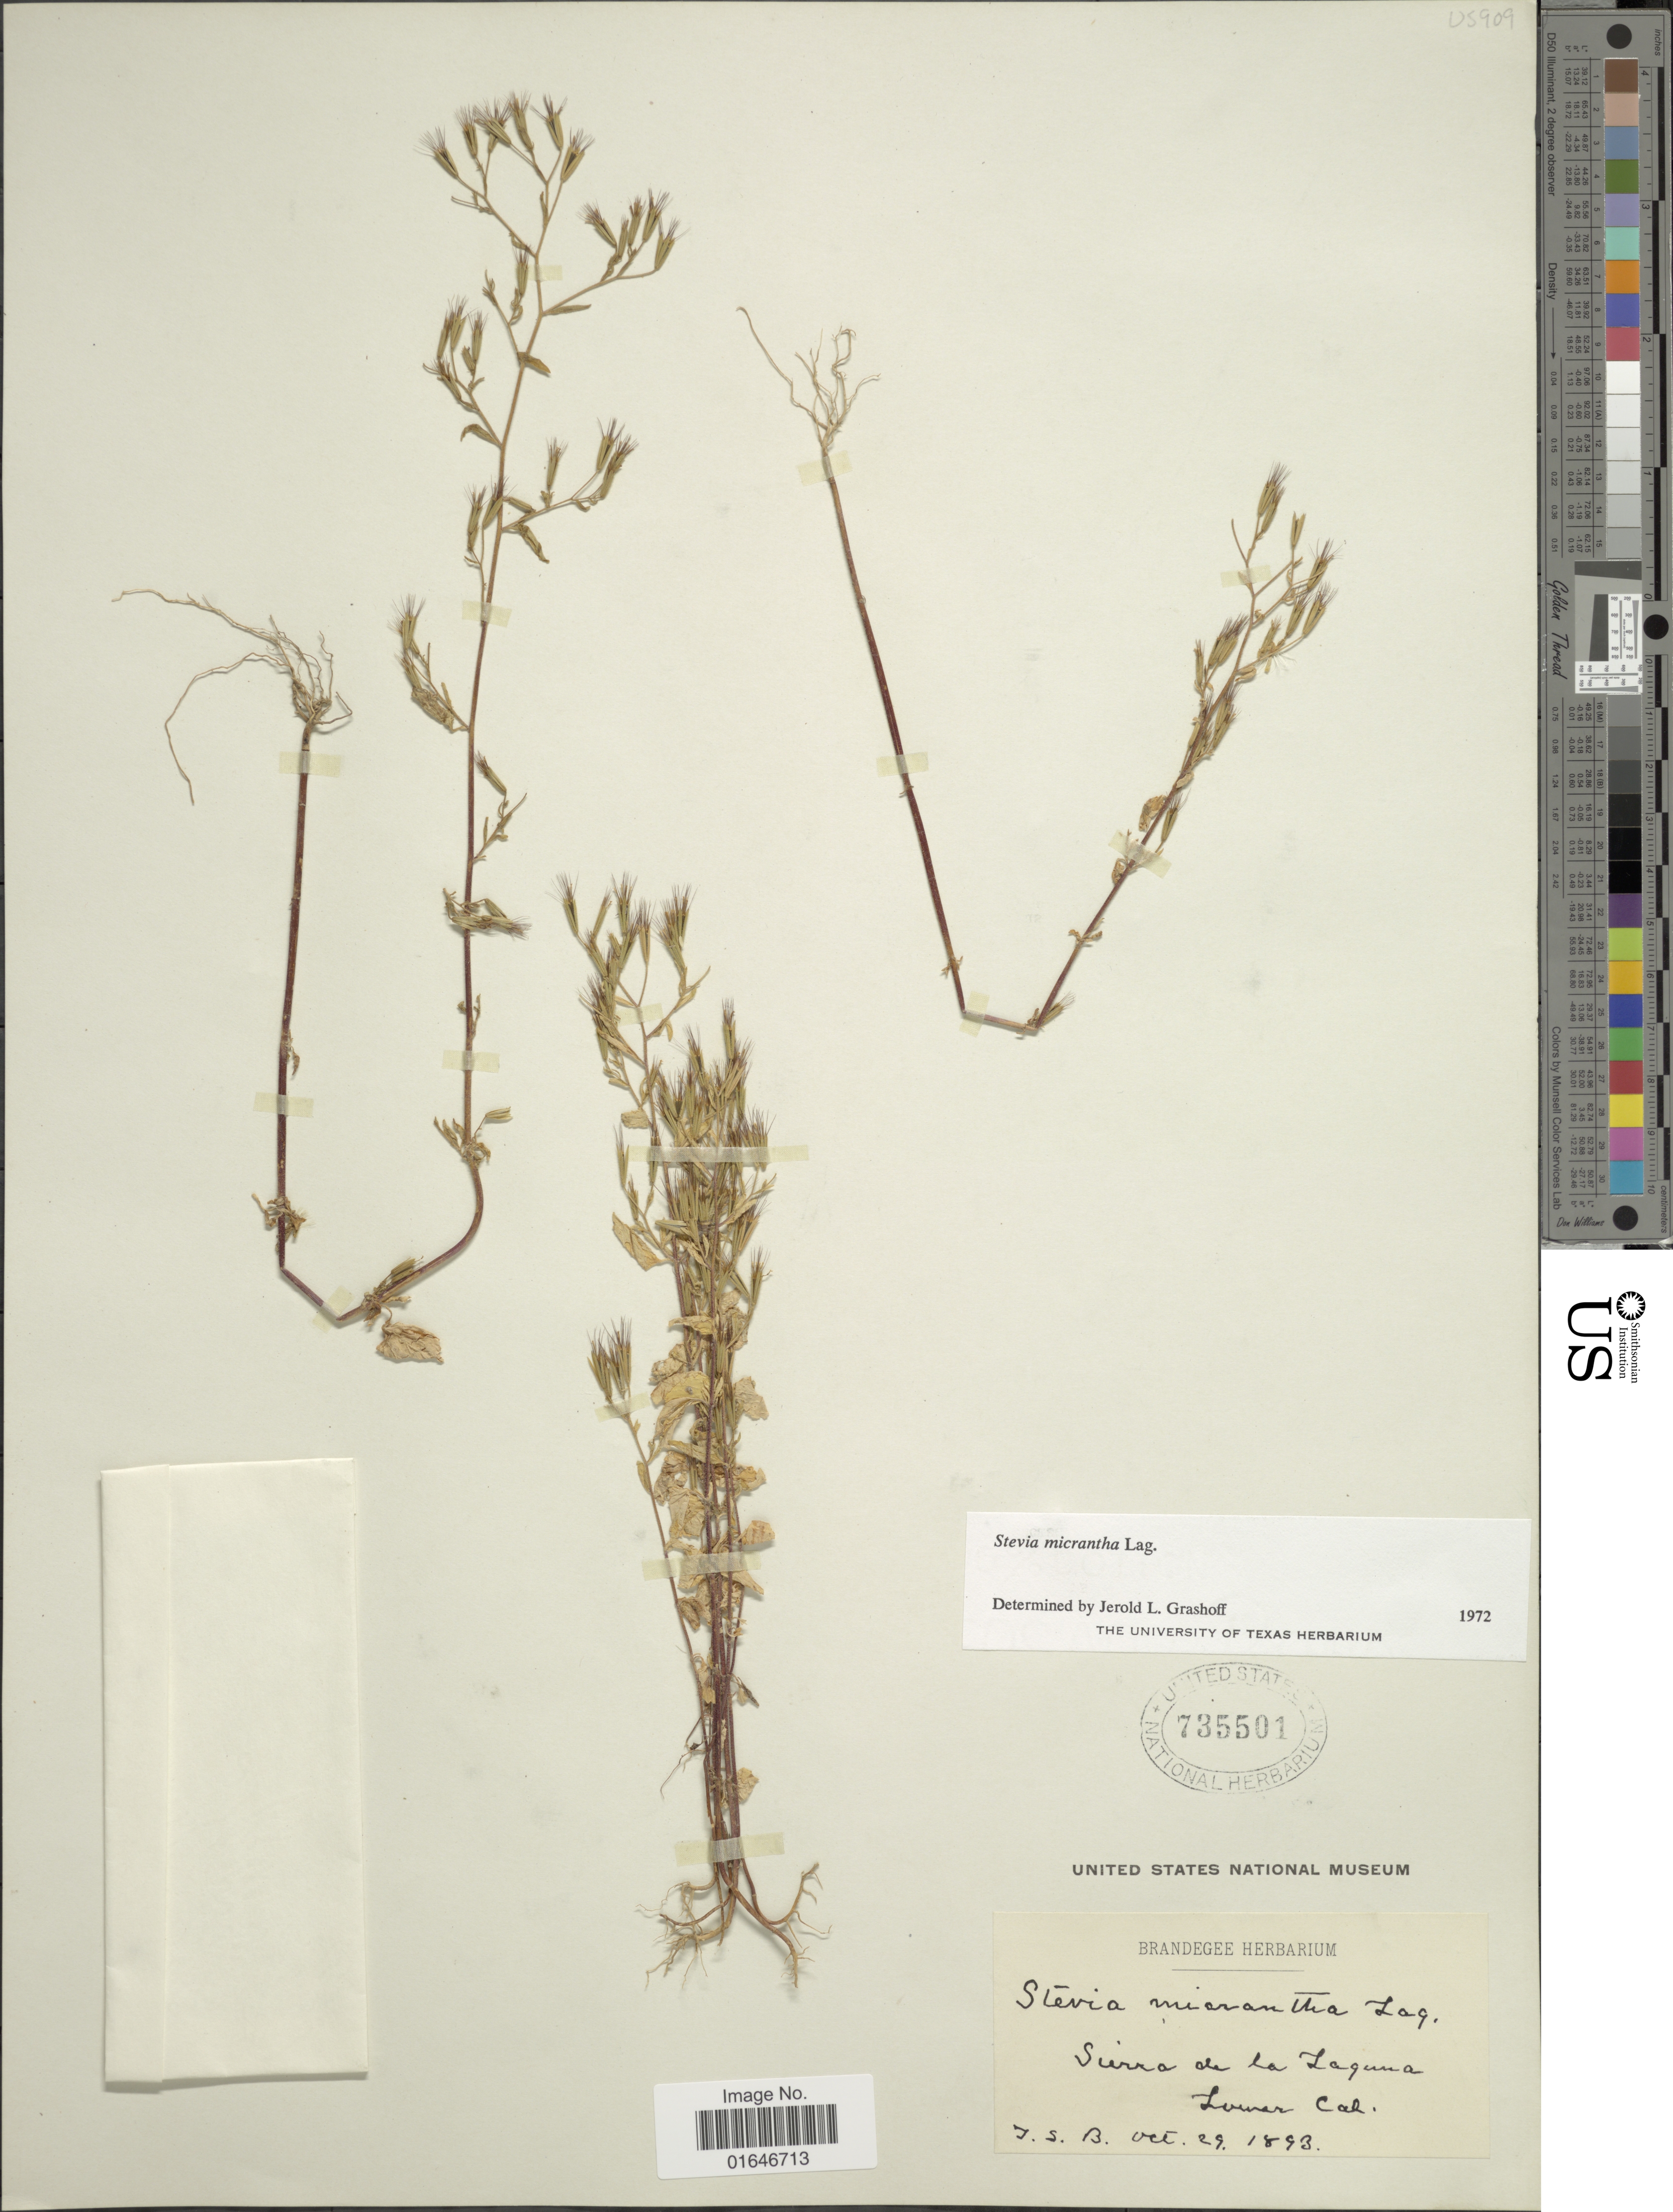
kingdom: Plantae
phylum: Tracheophyta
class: Magnoliopsida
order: Asterales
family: Asteraceae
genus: Stevia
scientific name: Stevia micrantha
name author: Lag.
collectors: J. S. B.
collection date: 1893-10-29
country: Mexico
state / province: Baja California Sur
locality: Sierra de La Laguna, Lower Cal.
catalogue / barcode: US 735501